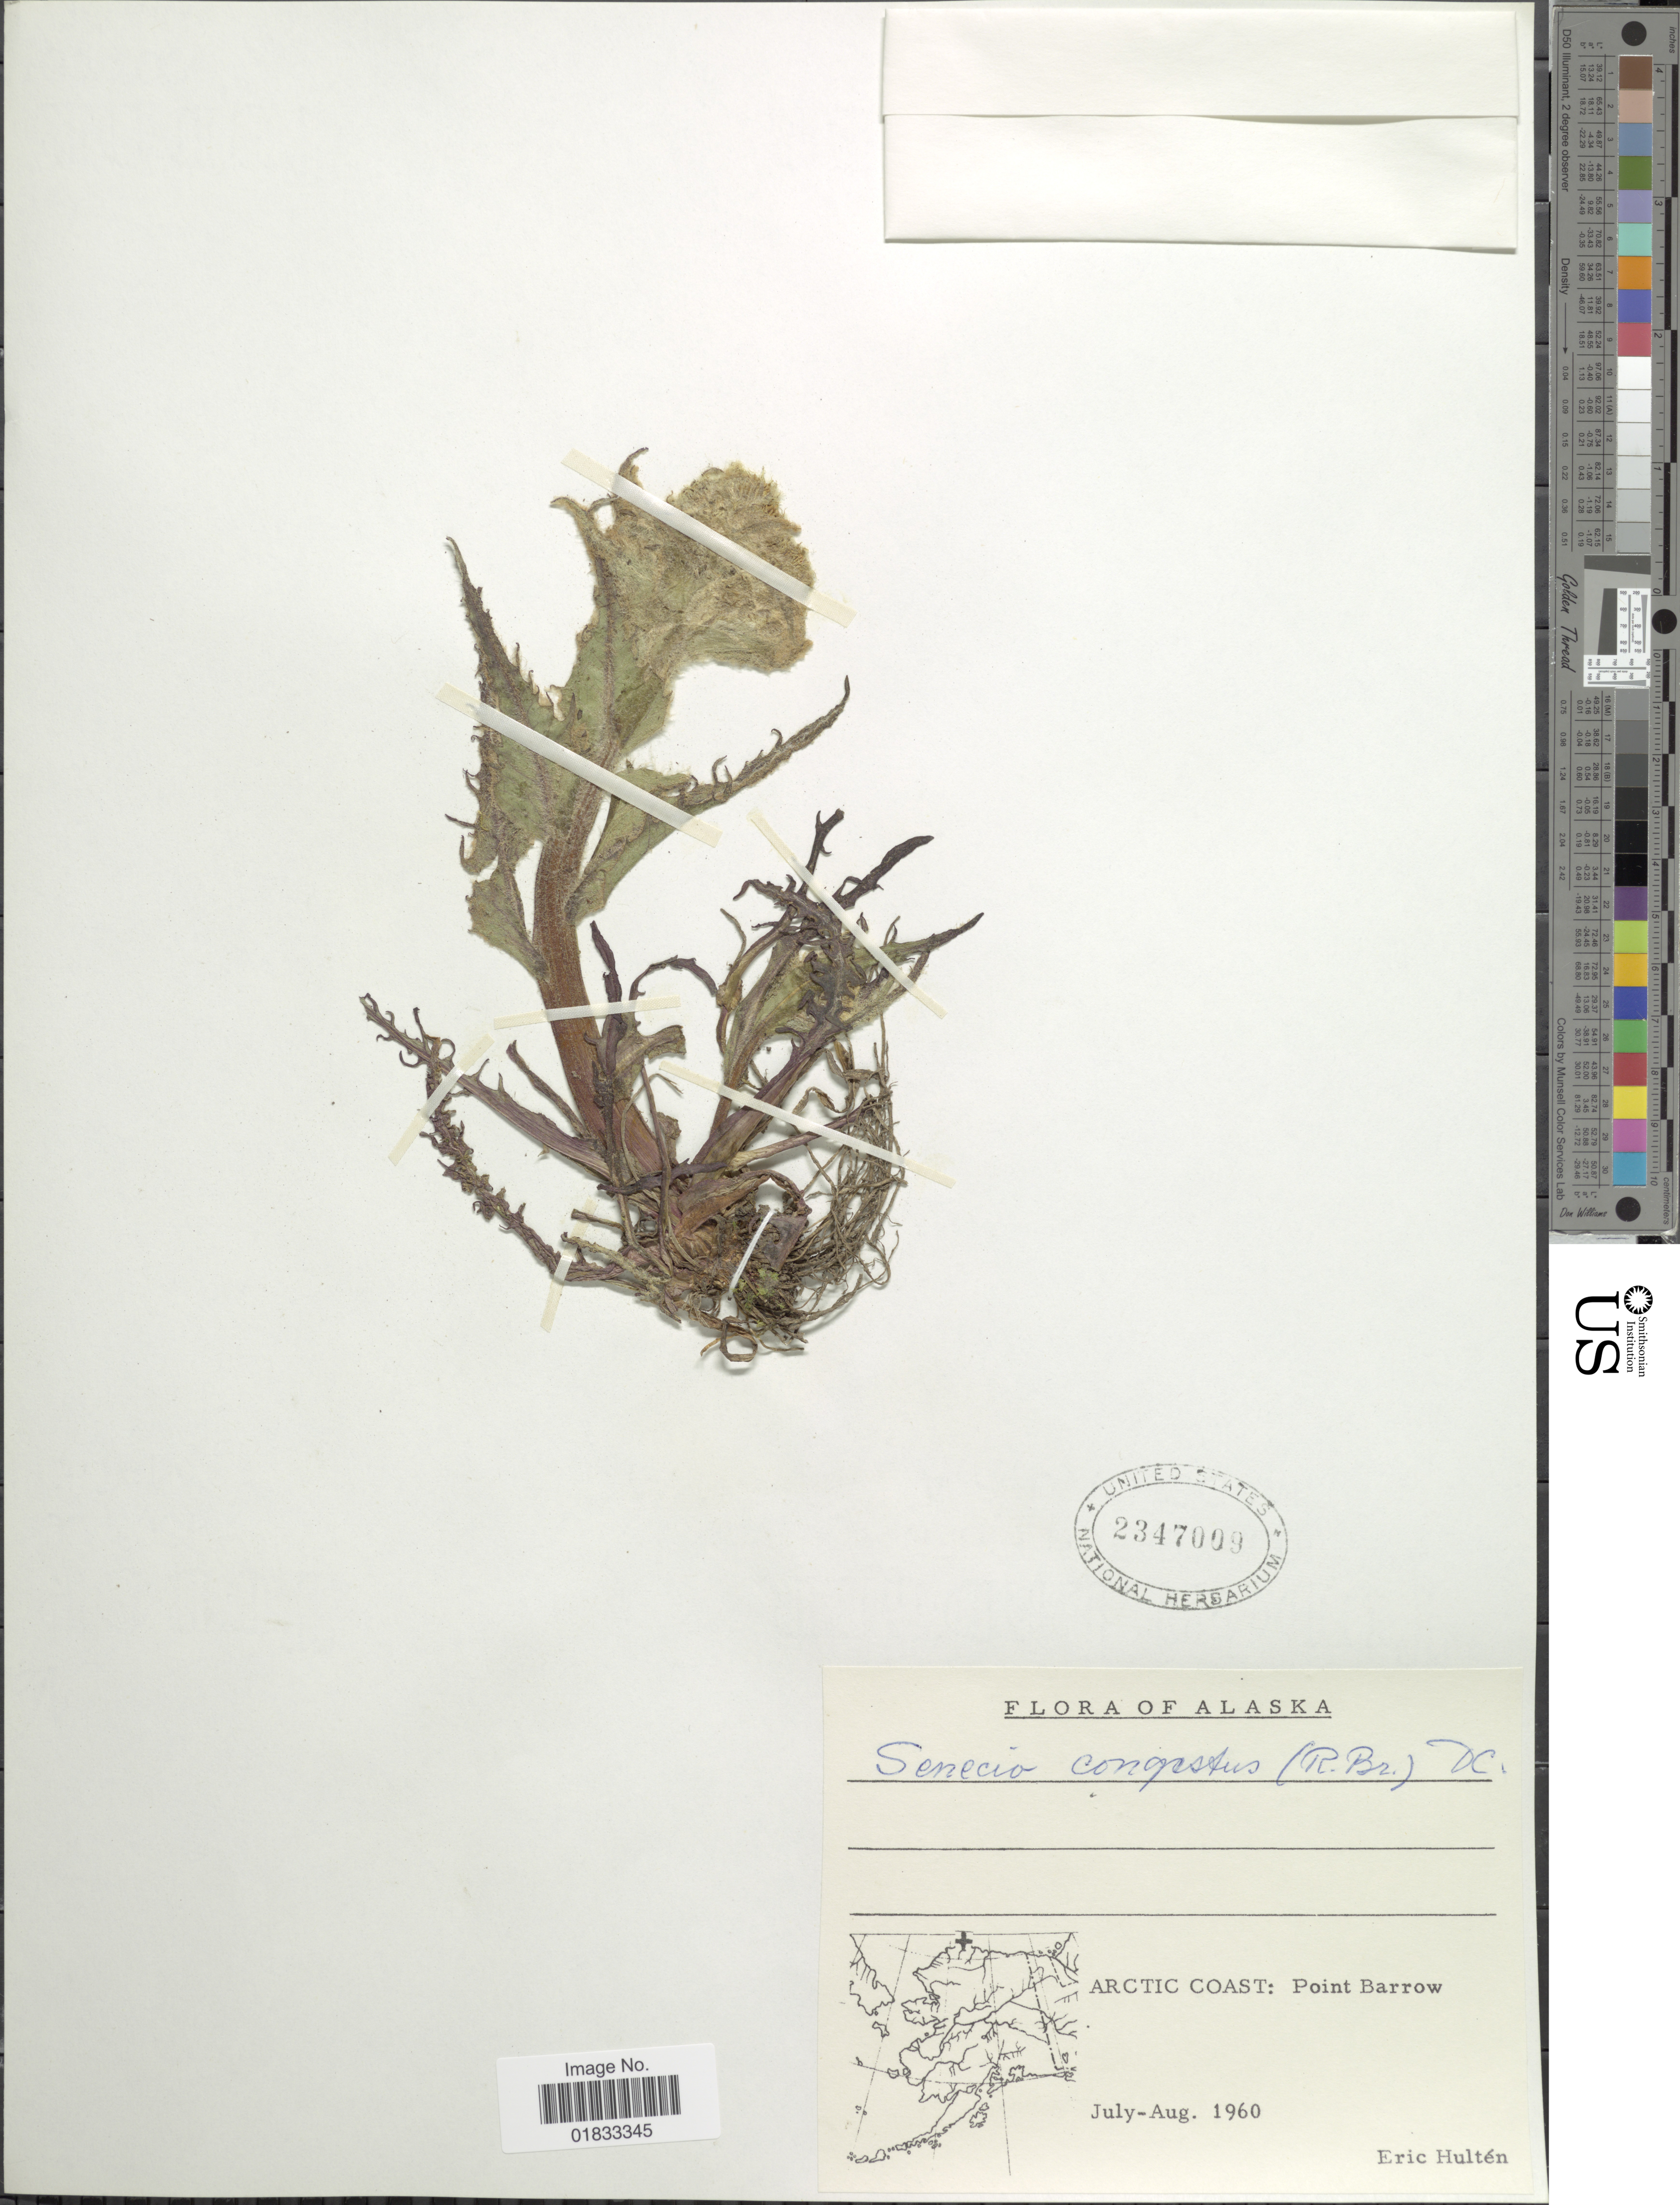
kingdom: Plantae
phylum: Tracheophyta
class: Magnoliopsida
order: Asterales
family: Asteraceae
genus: Tephroseris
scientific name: Tephroseris palustris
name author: (L.) Rchb.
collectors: E. G. Hultén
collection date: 1960-07/1960-08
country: United States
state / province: Alaska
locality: Arctic Coast: Point Barrow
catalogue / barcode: US 2347009